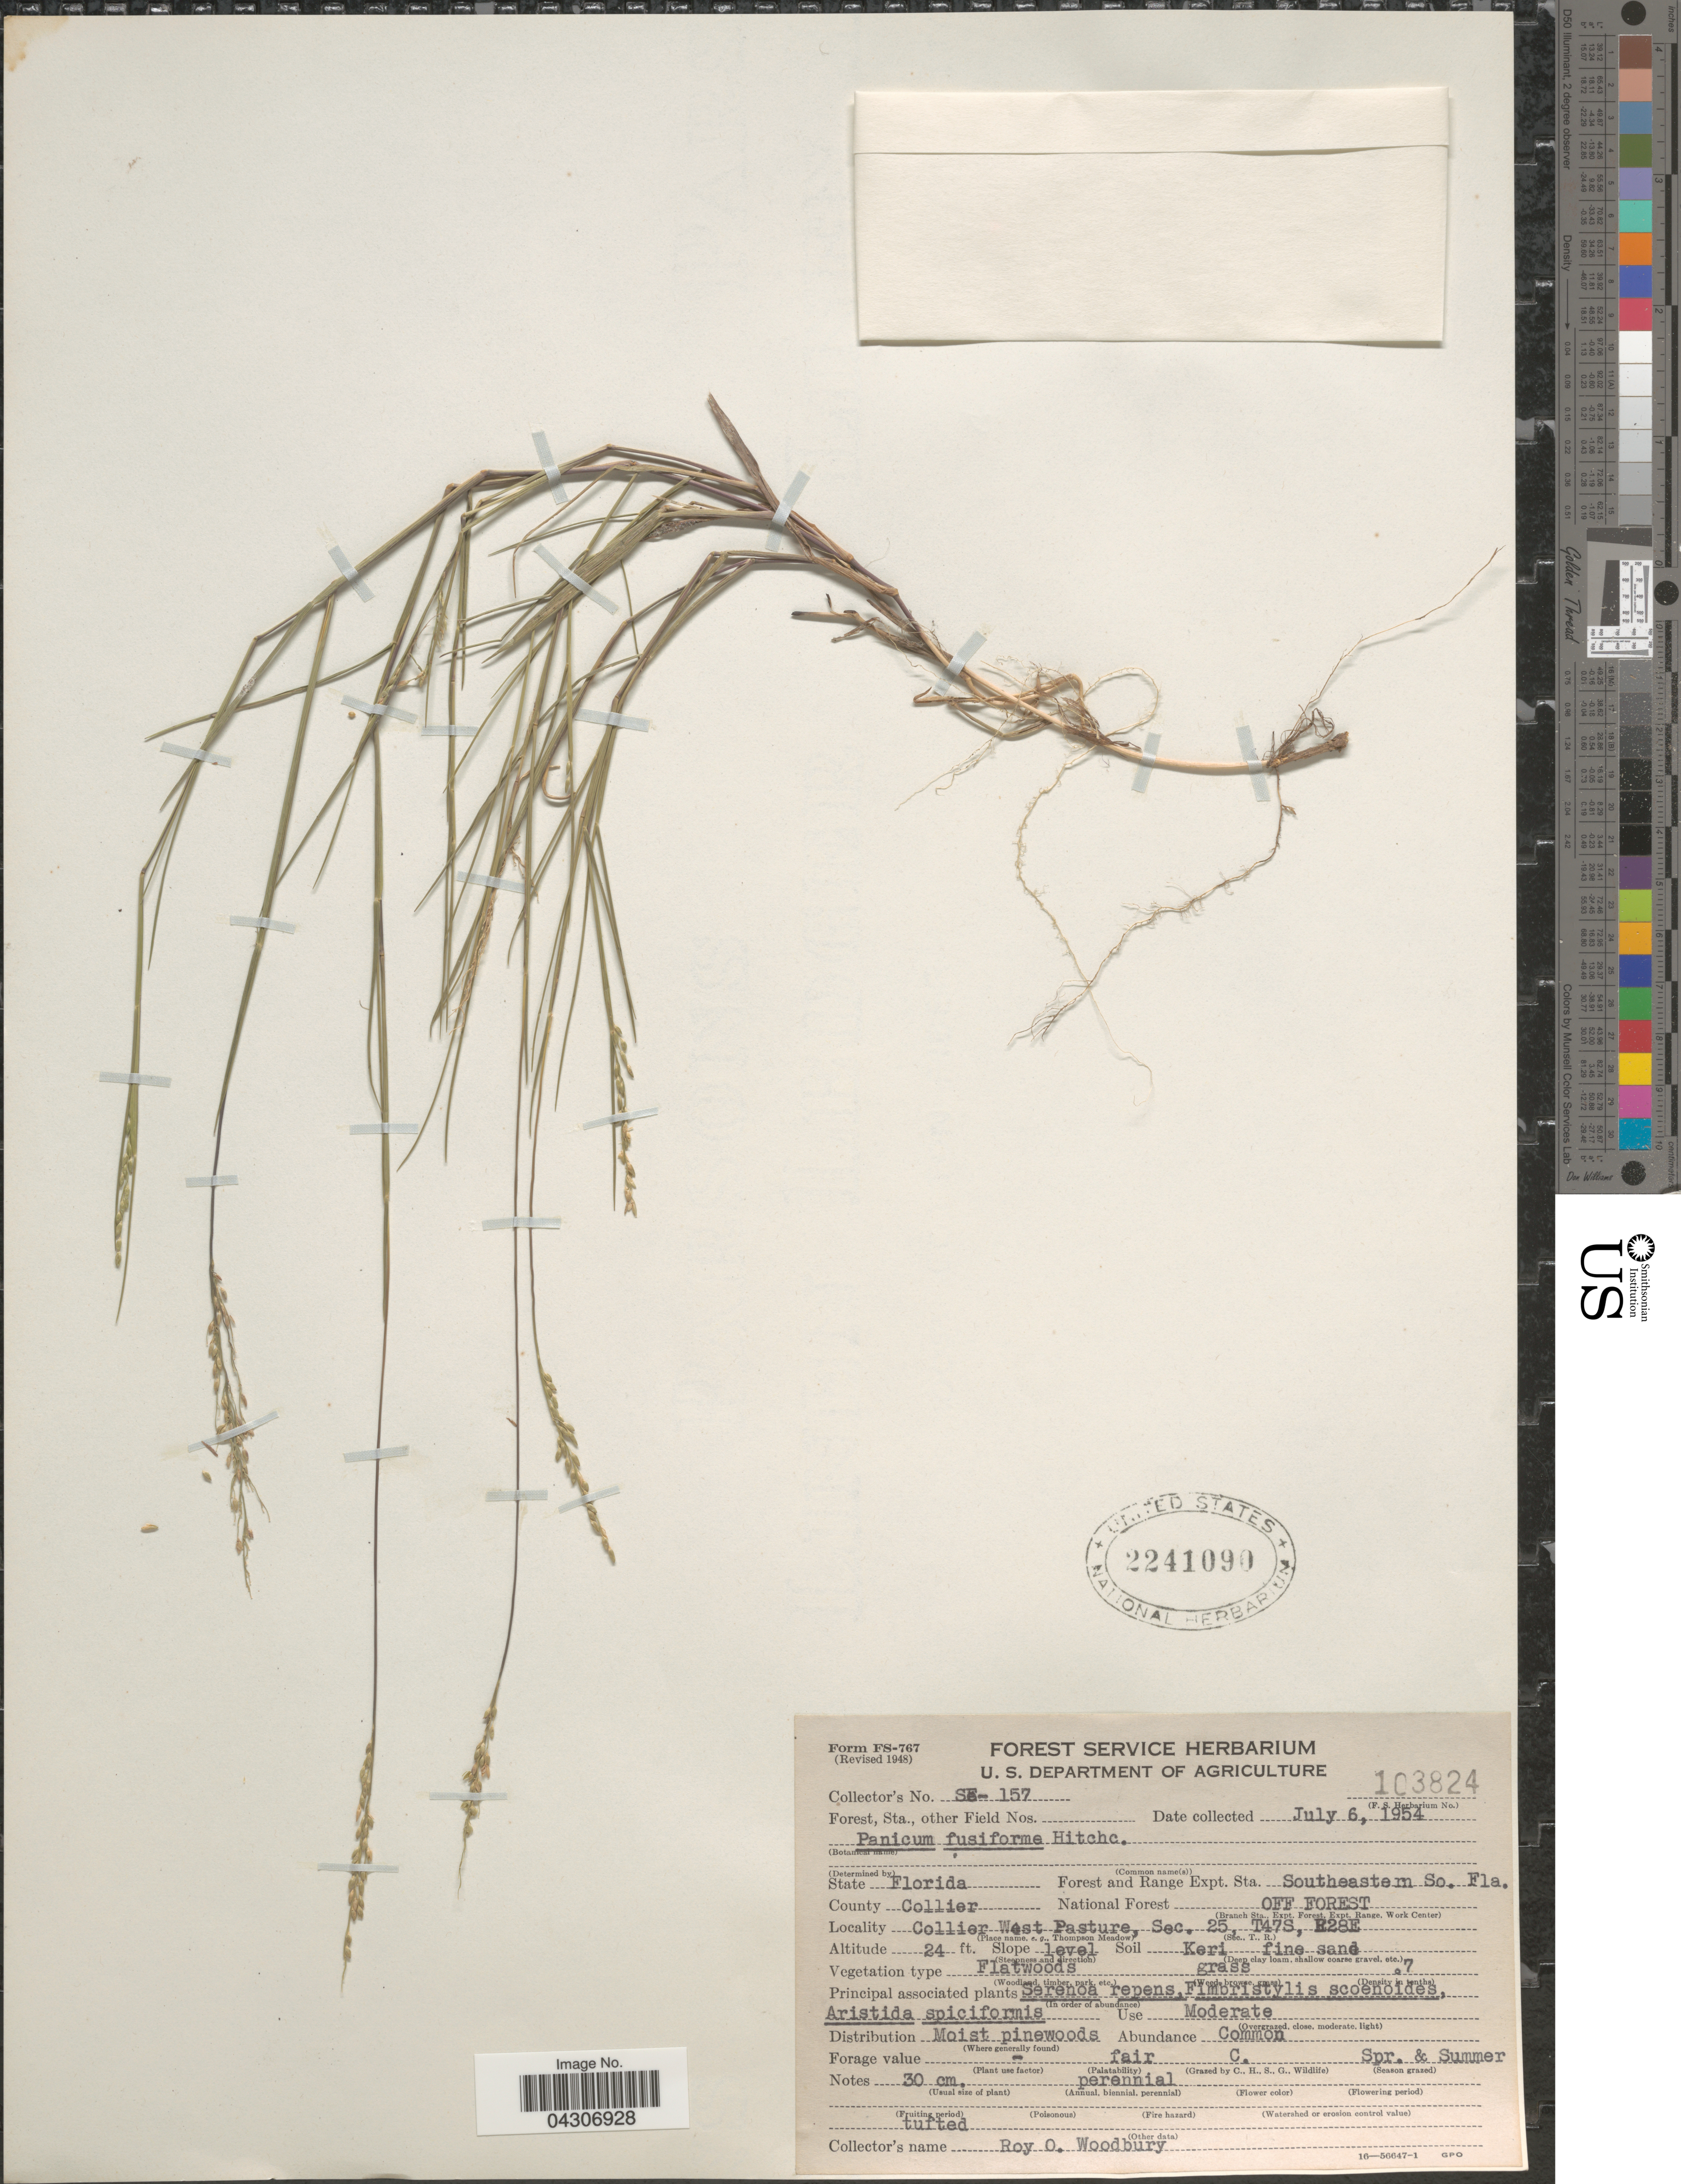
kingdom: Plantae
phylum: Tracheophyta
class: Liliopsida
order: Poales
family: Poaceae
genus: Dichanthelium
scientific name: Dichanthelium aciculare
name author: (Desv. ex Poir.) Gould & C.A. Clark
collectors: R. Woodbury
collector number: SE-157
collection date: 1954-07-06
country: United States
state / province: Florida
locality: Forest and Range Expt. Sta. Southeastern So. County Collier. National Forest Off Forest. Collier West Pasture, Sec. 25, T47S, R28E.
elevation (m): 7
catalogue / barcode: US 2241090